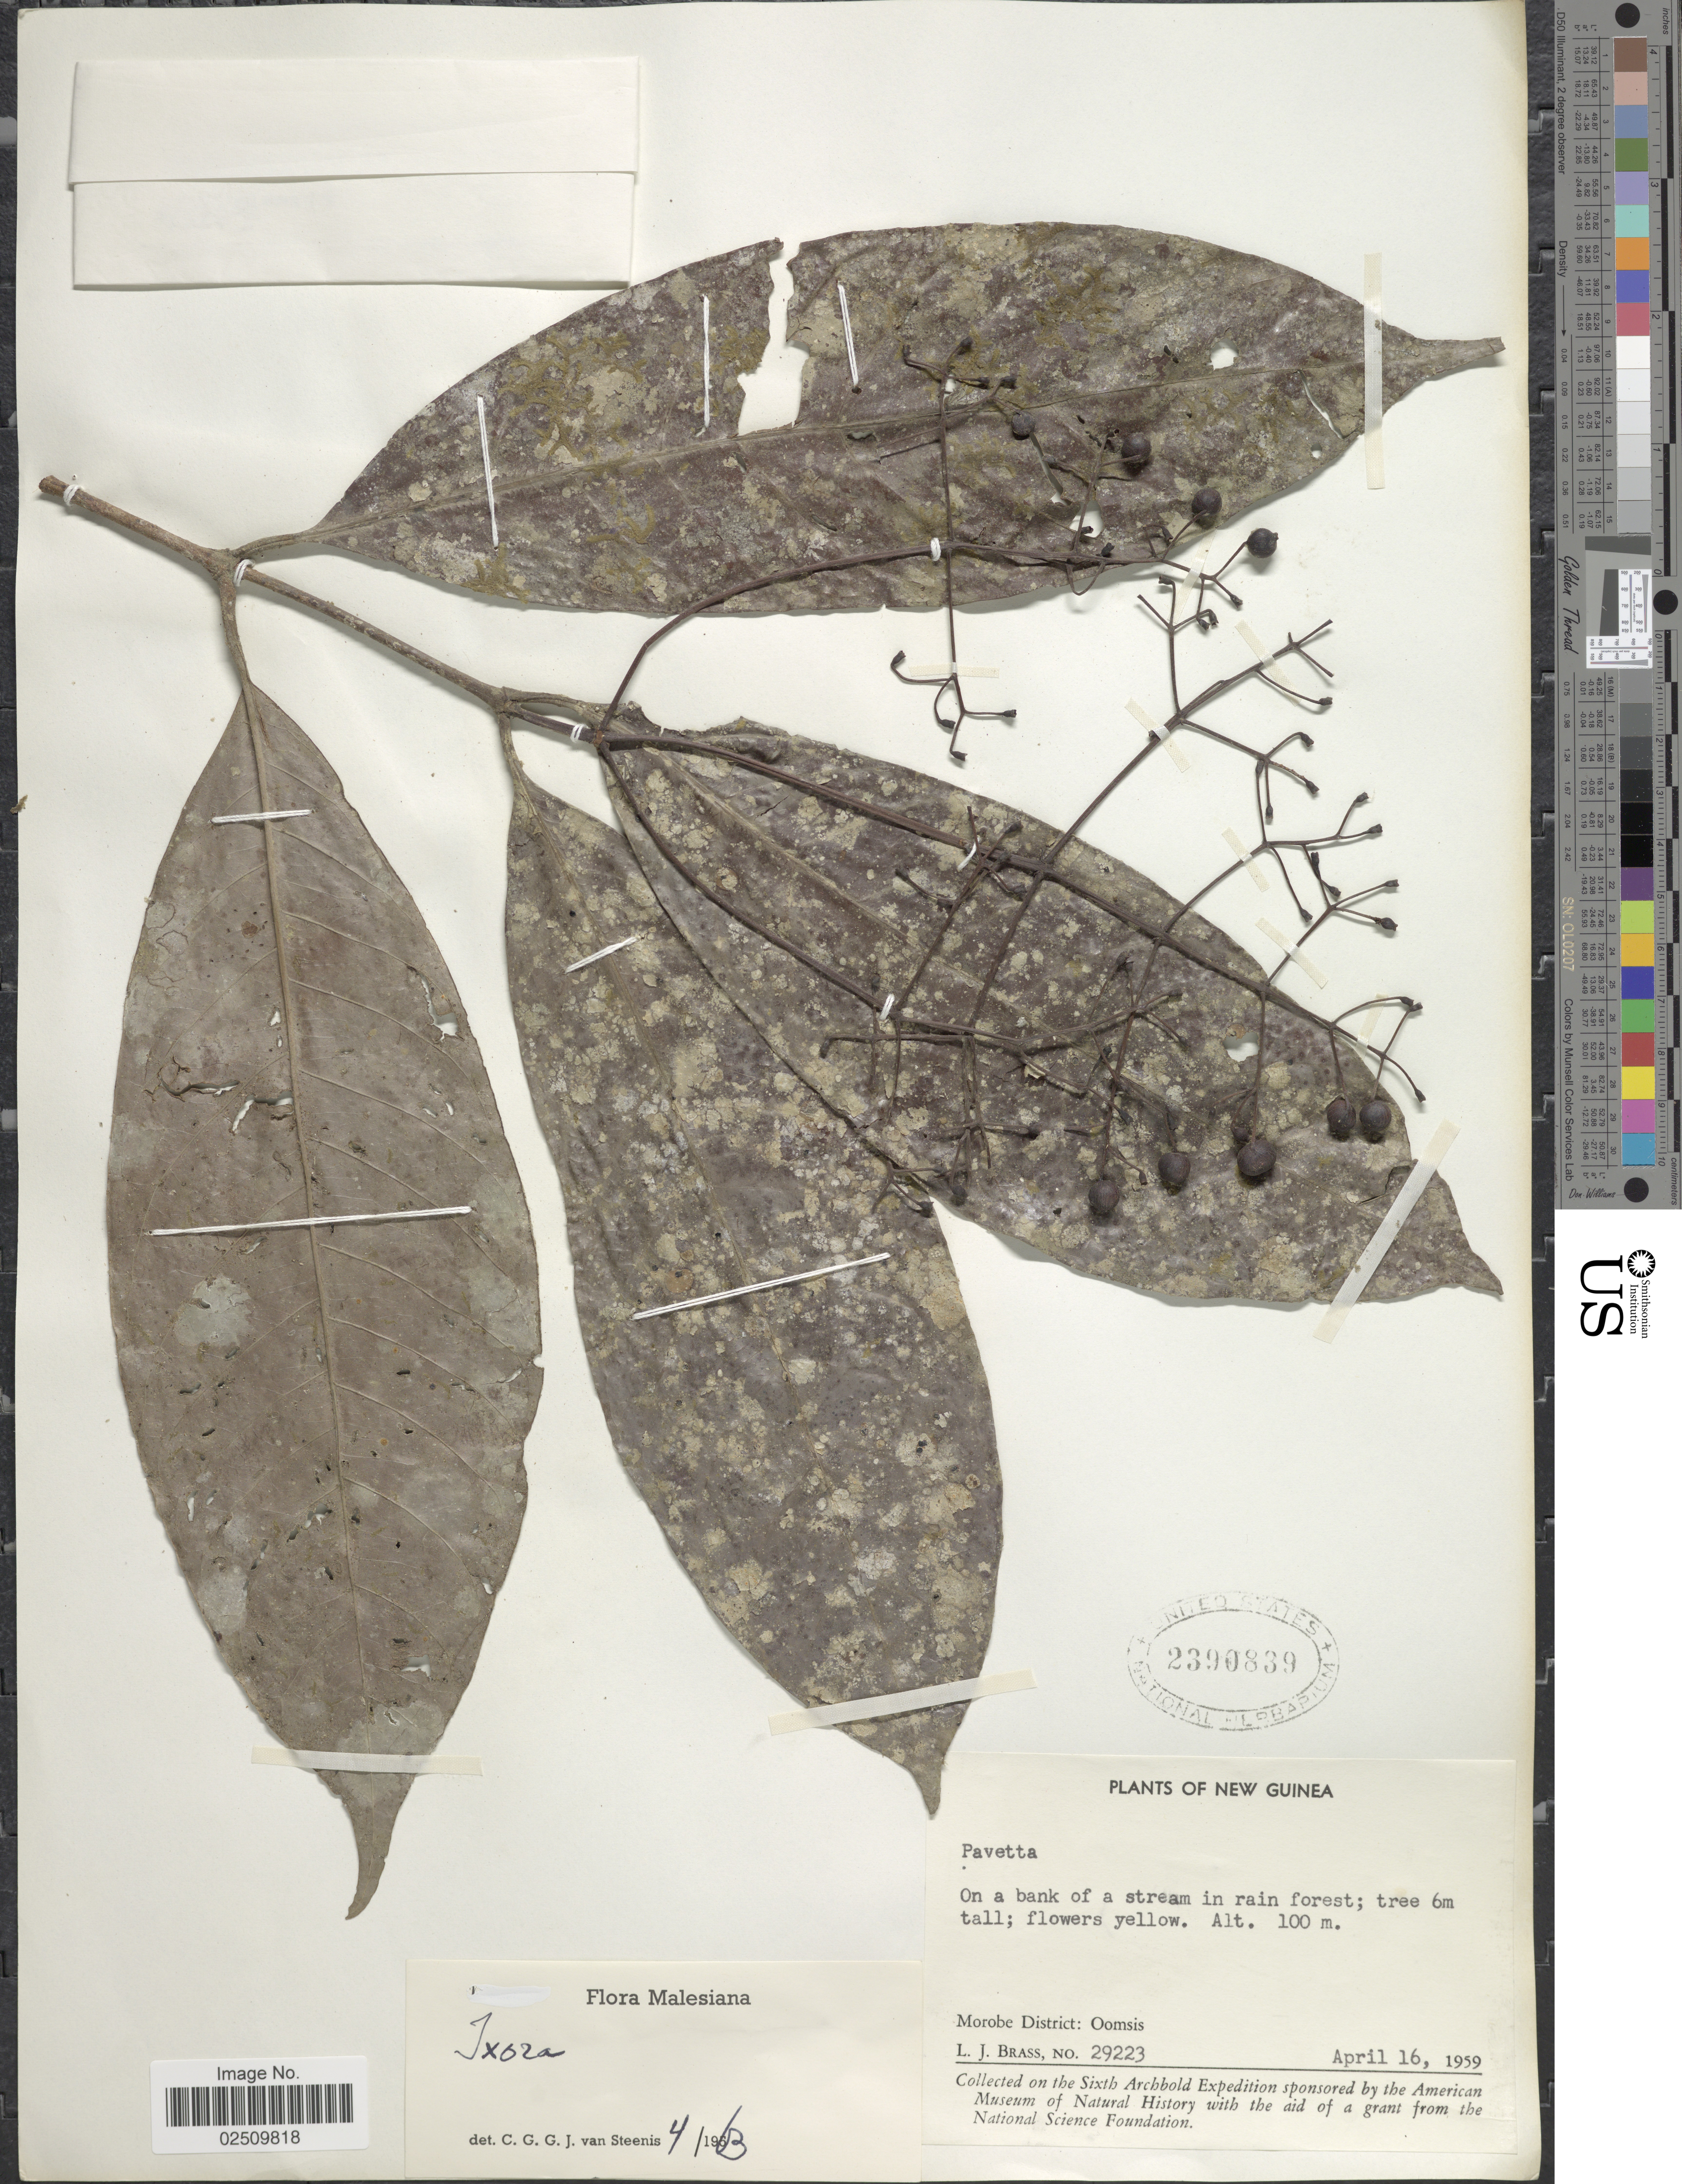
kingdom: Plantae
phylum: Tracheophyta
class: Magnoliopsida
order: Gentianales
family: Rubiaceae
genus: Ixora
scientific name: Ixora sp.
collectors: L. J. Brass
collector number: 29223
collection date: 1959-04-16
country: Papua New Guinea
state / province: Morobe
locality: New Guinea. On a bank of a stream in rain forest. Morobe District: Oomsis.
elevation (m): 100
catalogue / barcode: US 2390839